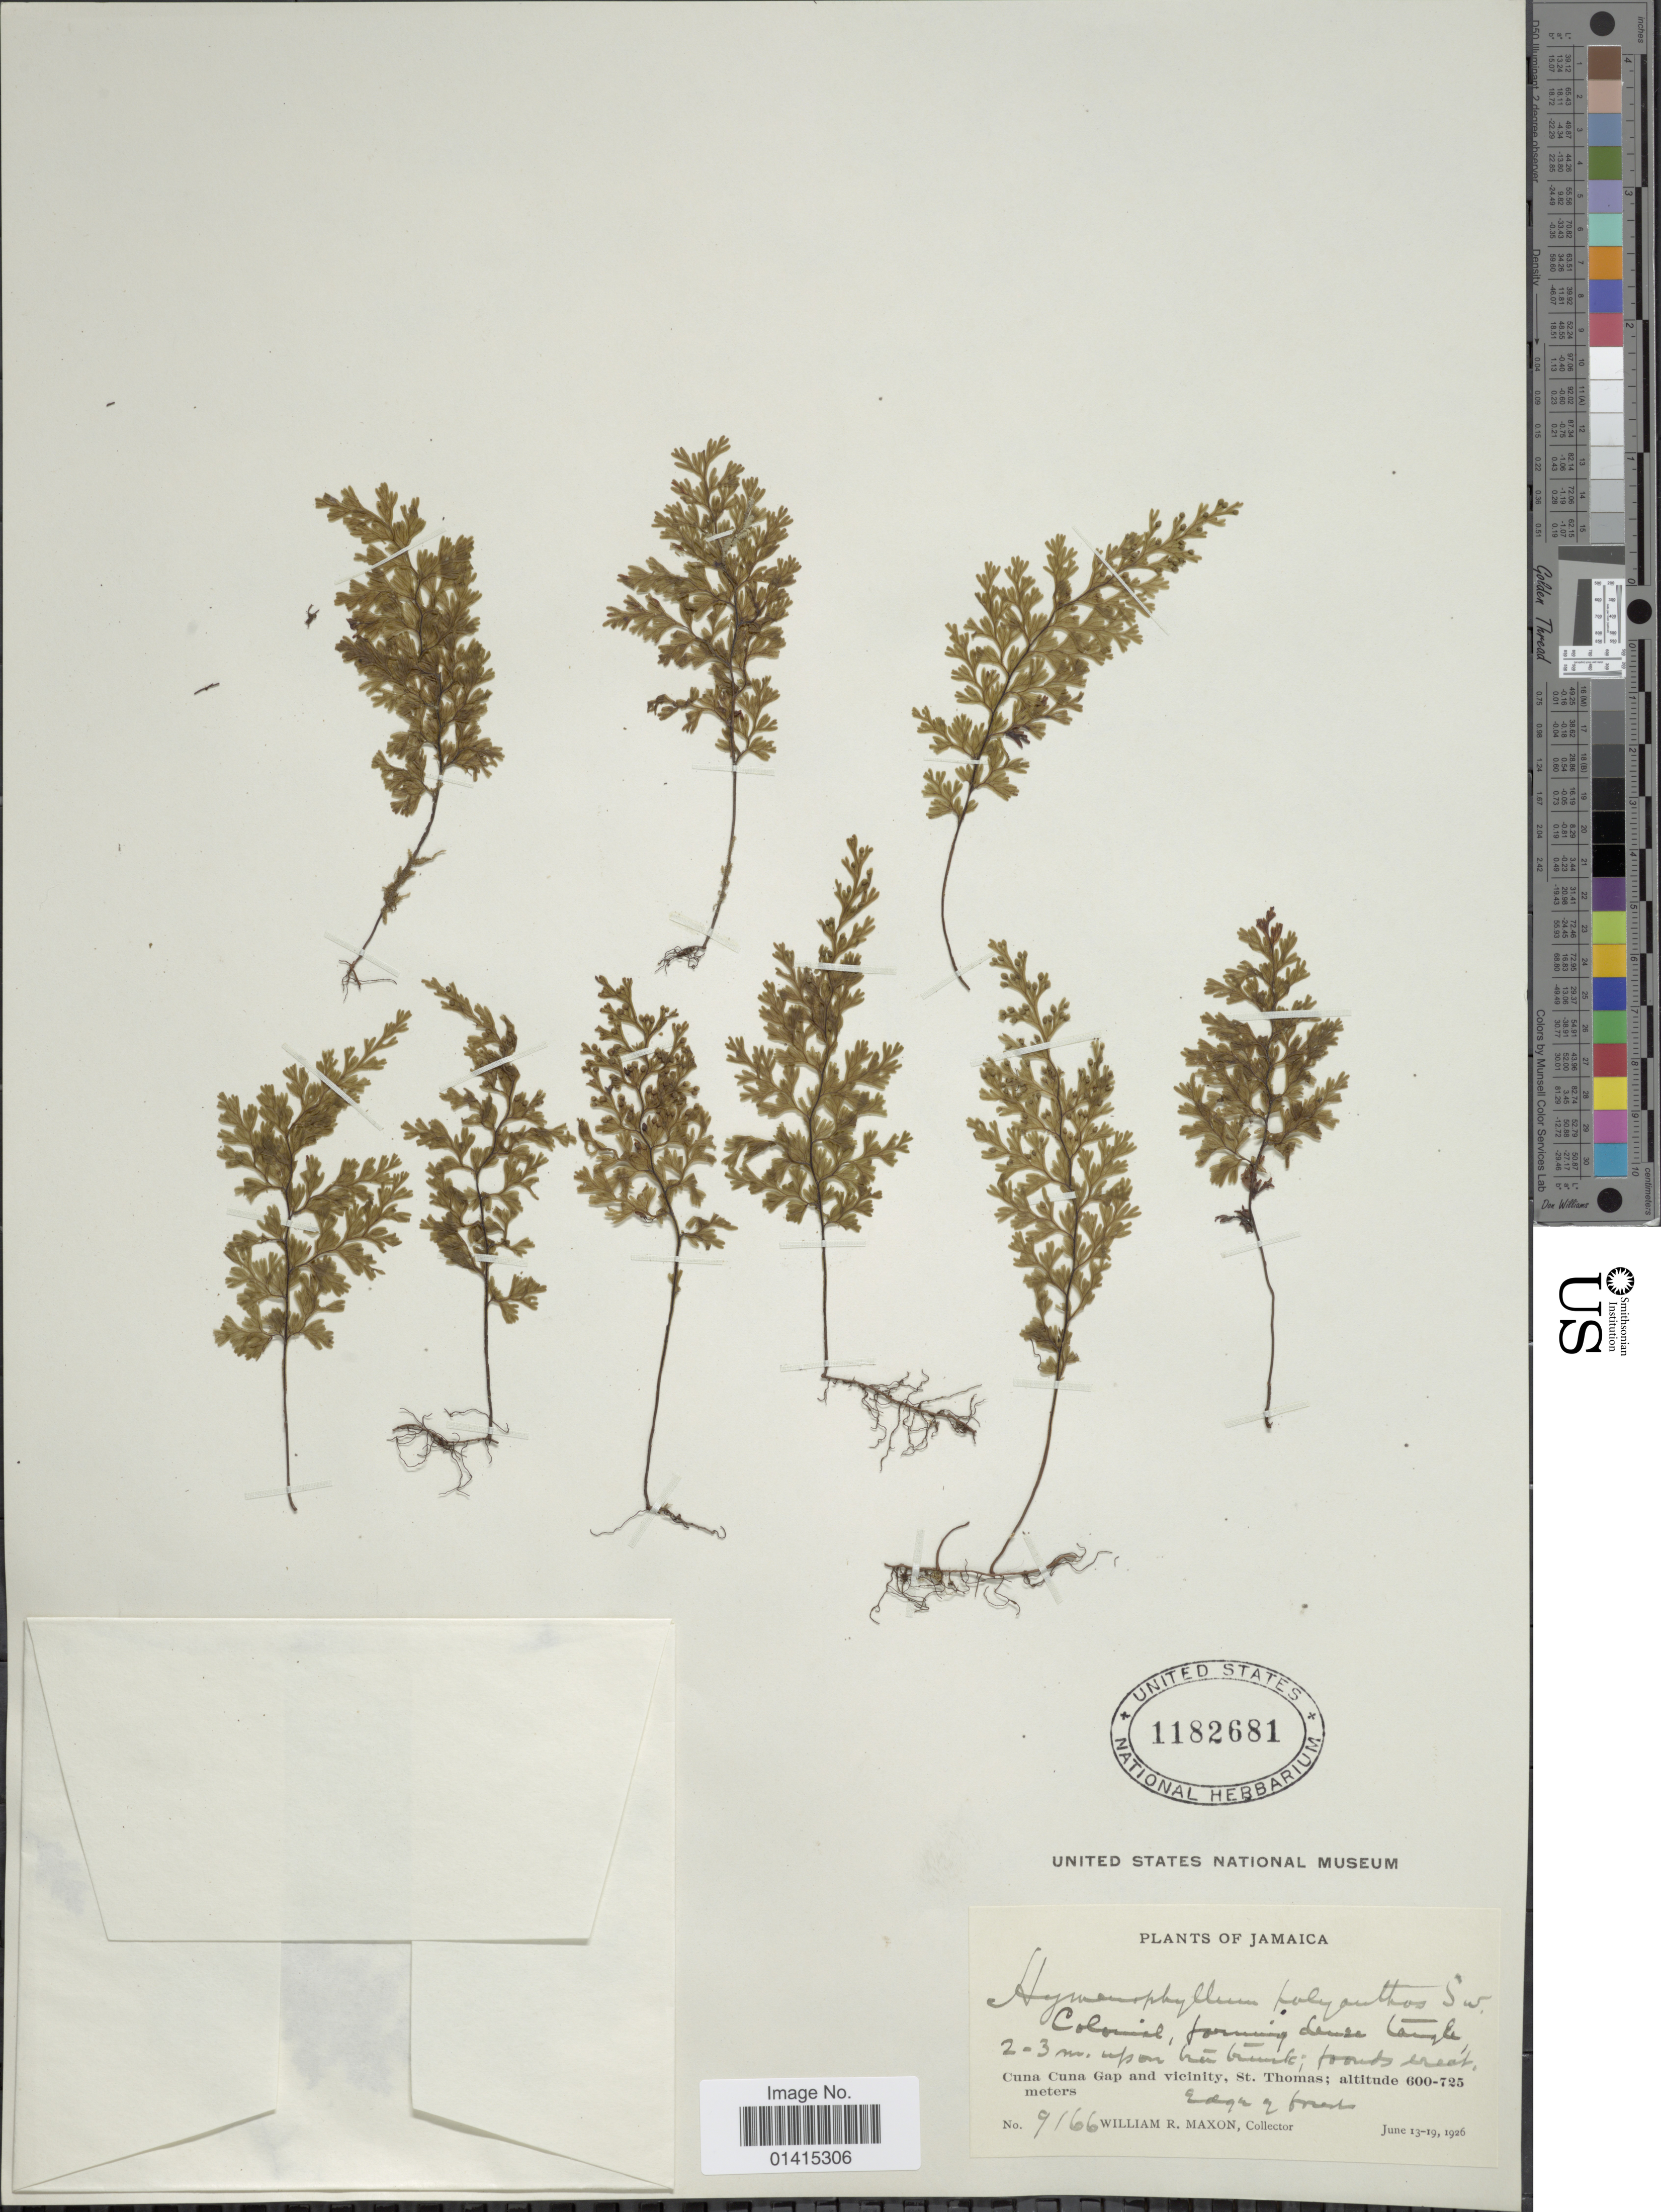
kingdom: Plantae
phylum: Tracheophyta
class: Polypodiopsida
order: Hymenophyllales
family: Hymenophyllaceae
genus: Hymenophyllum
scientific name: Hymenophyllum polyanthos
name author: (Sw.) Sw.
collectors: W. R. Maxon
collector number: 9166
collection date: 1926-06-13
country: Jamaica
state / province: Saint Thomas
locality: Cuna Cuna Gap and vicinity, St. Thomas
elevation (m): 600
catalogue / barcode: US 1182681